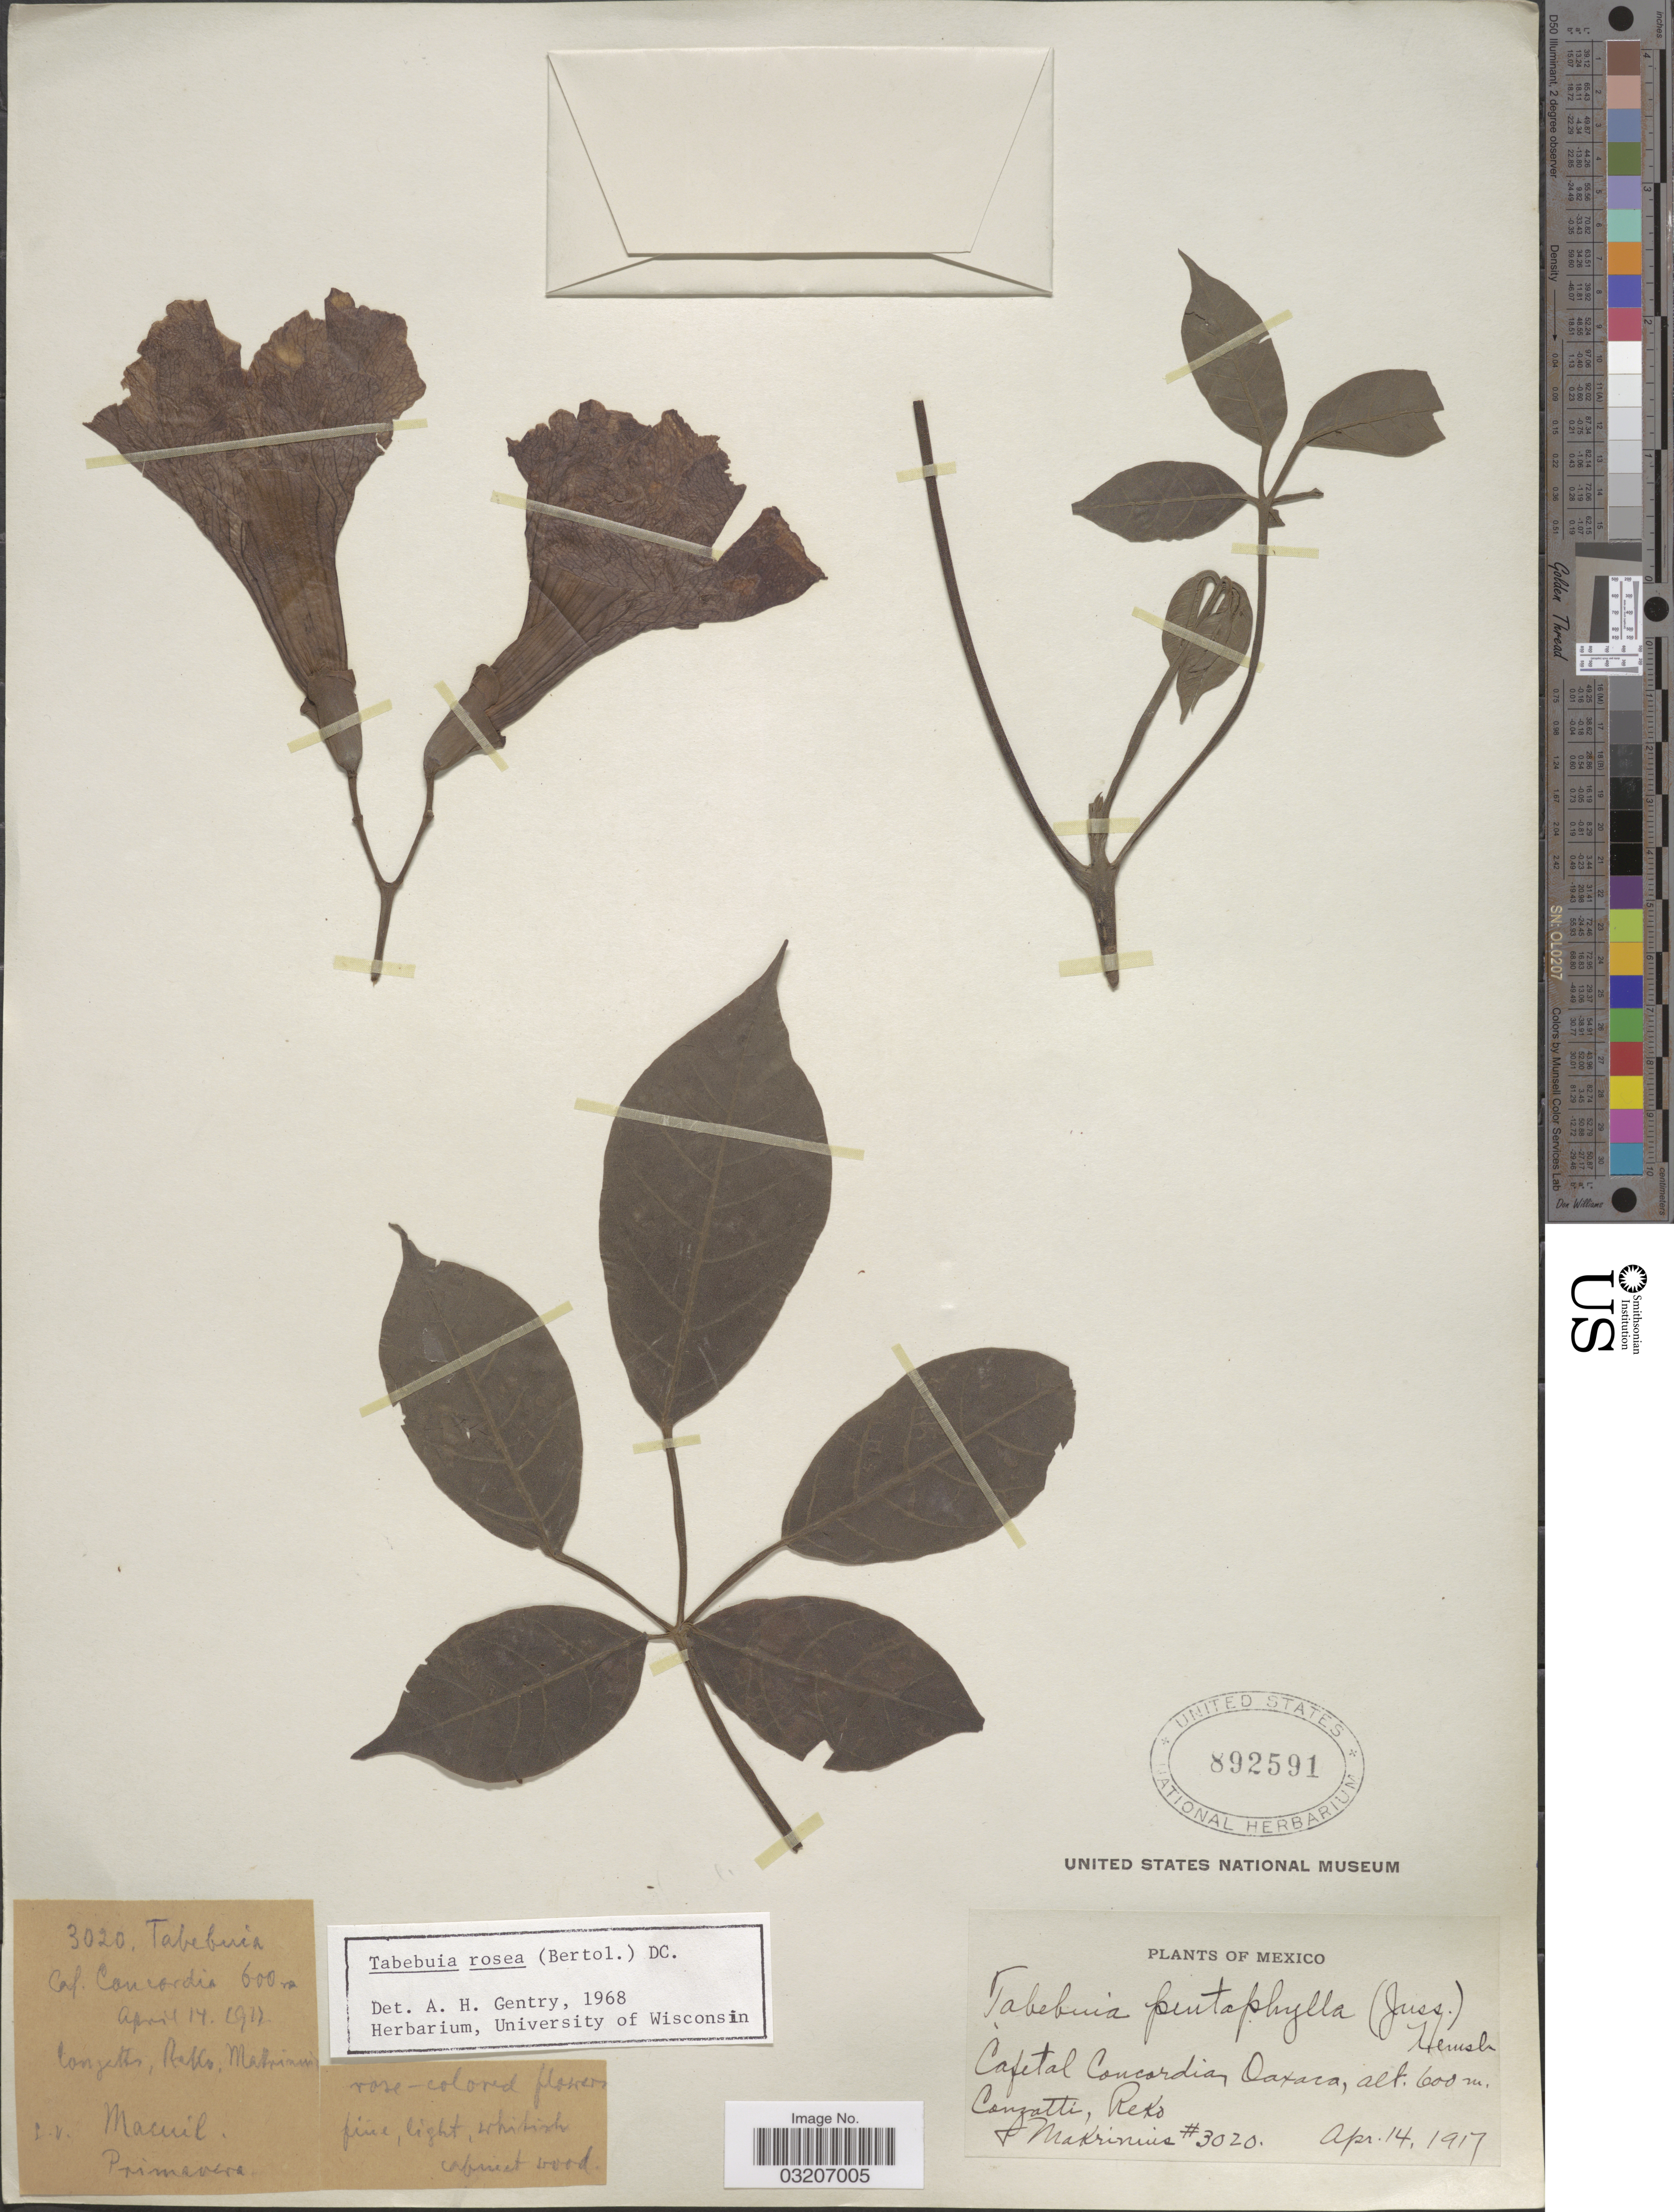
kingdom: Plantae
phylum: Tracheophyta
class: Magnoliopsida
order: Lamiales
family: Bignoniaceae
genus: Tabebuia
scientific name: Tabebuia rosea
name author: (Bertol.) DC.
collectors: Conzatti, --, -. Reko & -. Makrinius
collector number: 3020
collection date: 1917-04-14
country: Mexico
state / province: Oaxaca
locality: Cafetal Concordia.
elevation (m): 600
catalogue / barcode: US 892591